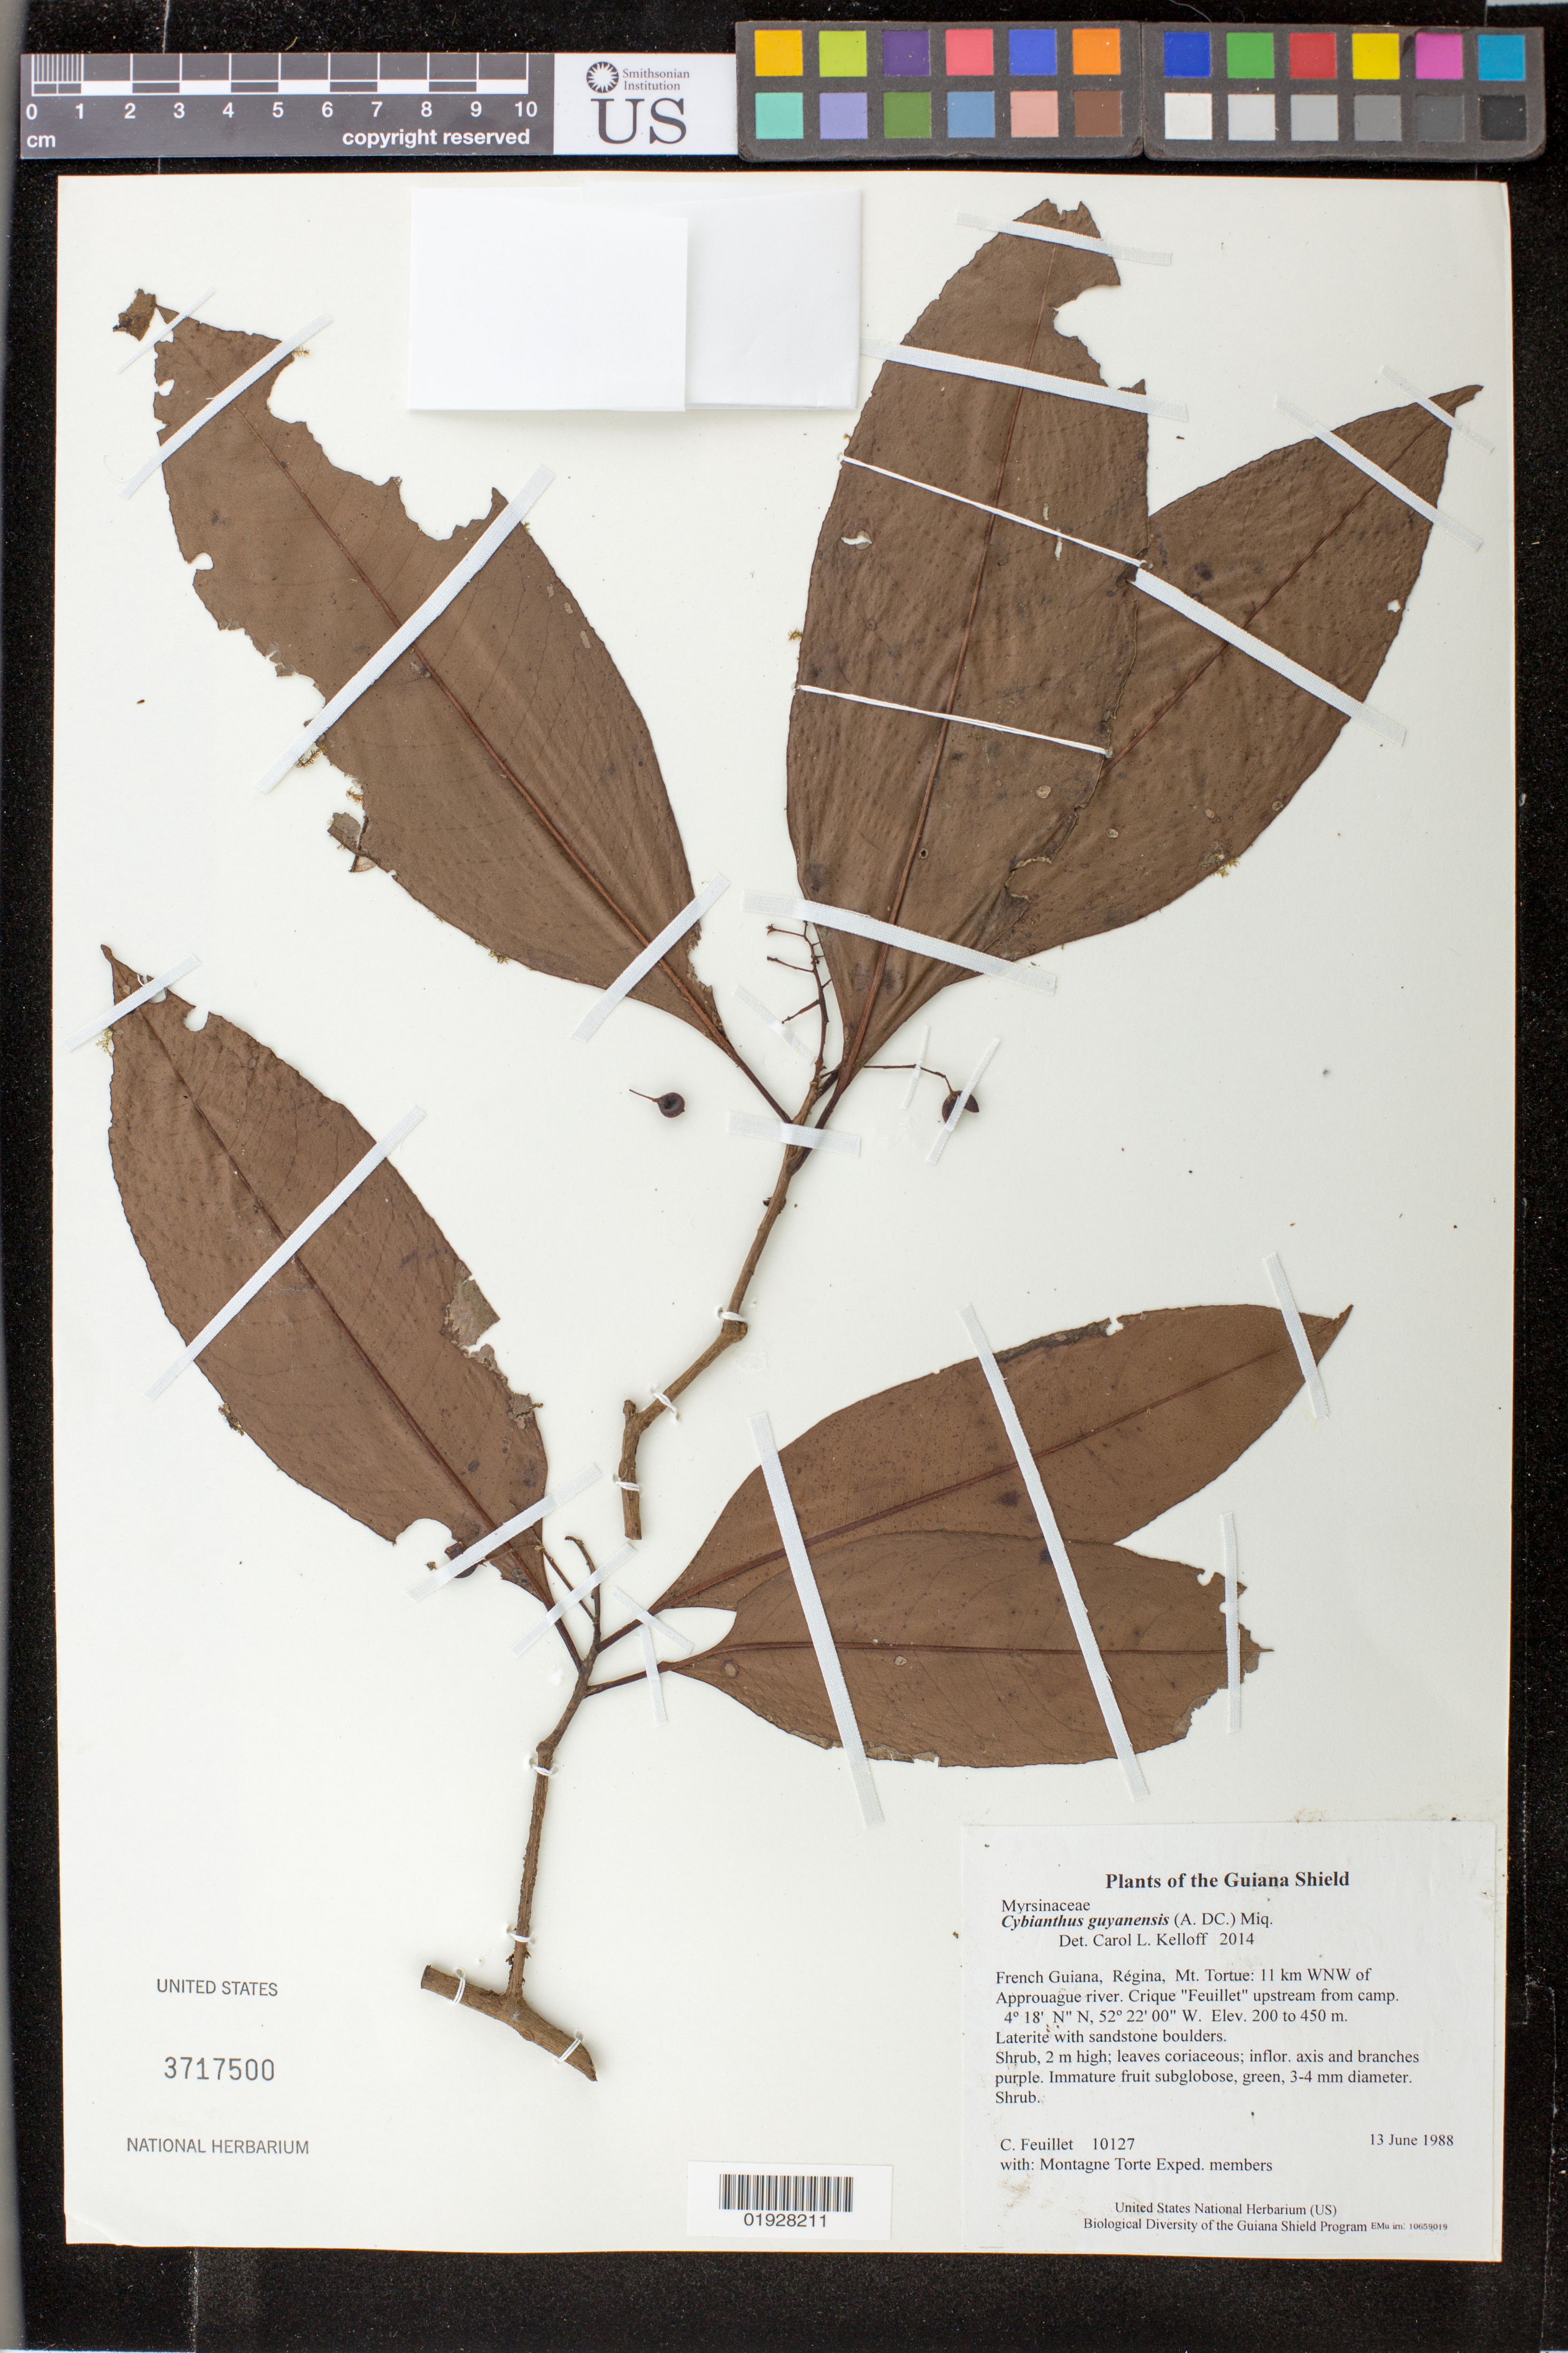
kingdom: Plantae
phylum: Tracheophyta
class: Magnoliopsida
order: Ericales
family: Primulaceae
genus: Cybianthus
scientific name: Cybianthus guyanensis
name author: (A. DC.) Miq.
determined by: Kelloff, Carol L., (US), Smithsonian Institution - National Museum of Natural History (UNITED STATES)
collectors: C. Feuillet & Montagne Torte Exped. members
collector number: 10127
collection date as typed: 13 June 1988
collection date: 1988-06-13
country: French Guiana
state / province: Cayenne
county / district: Regina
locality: Mt. Tortue: 11 km WNW of Approuague river. Crique "Feuillet" upstream from camp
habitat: Laterite with sandstone boulders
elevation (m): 200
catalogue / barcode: US 3717500